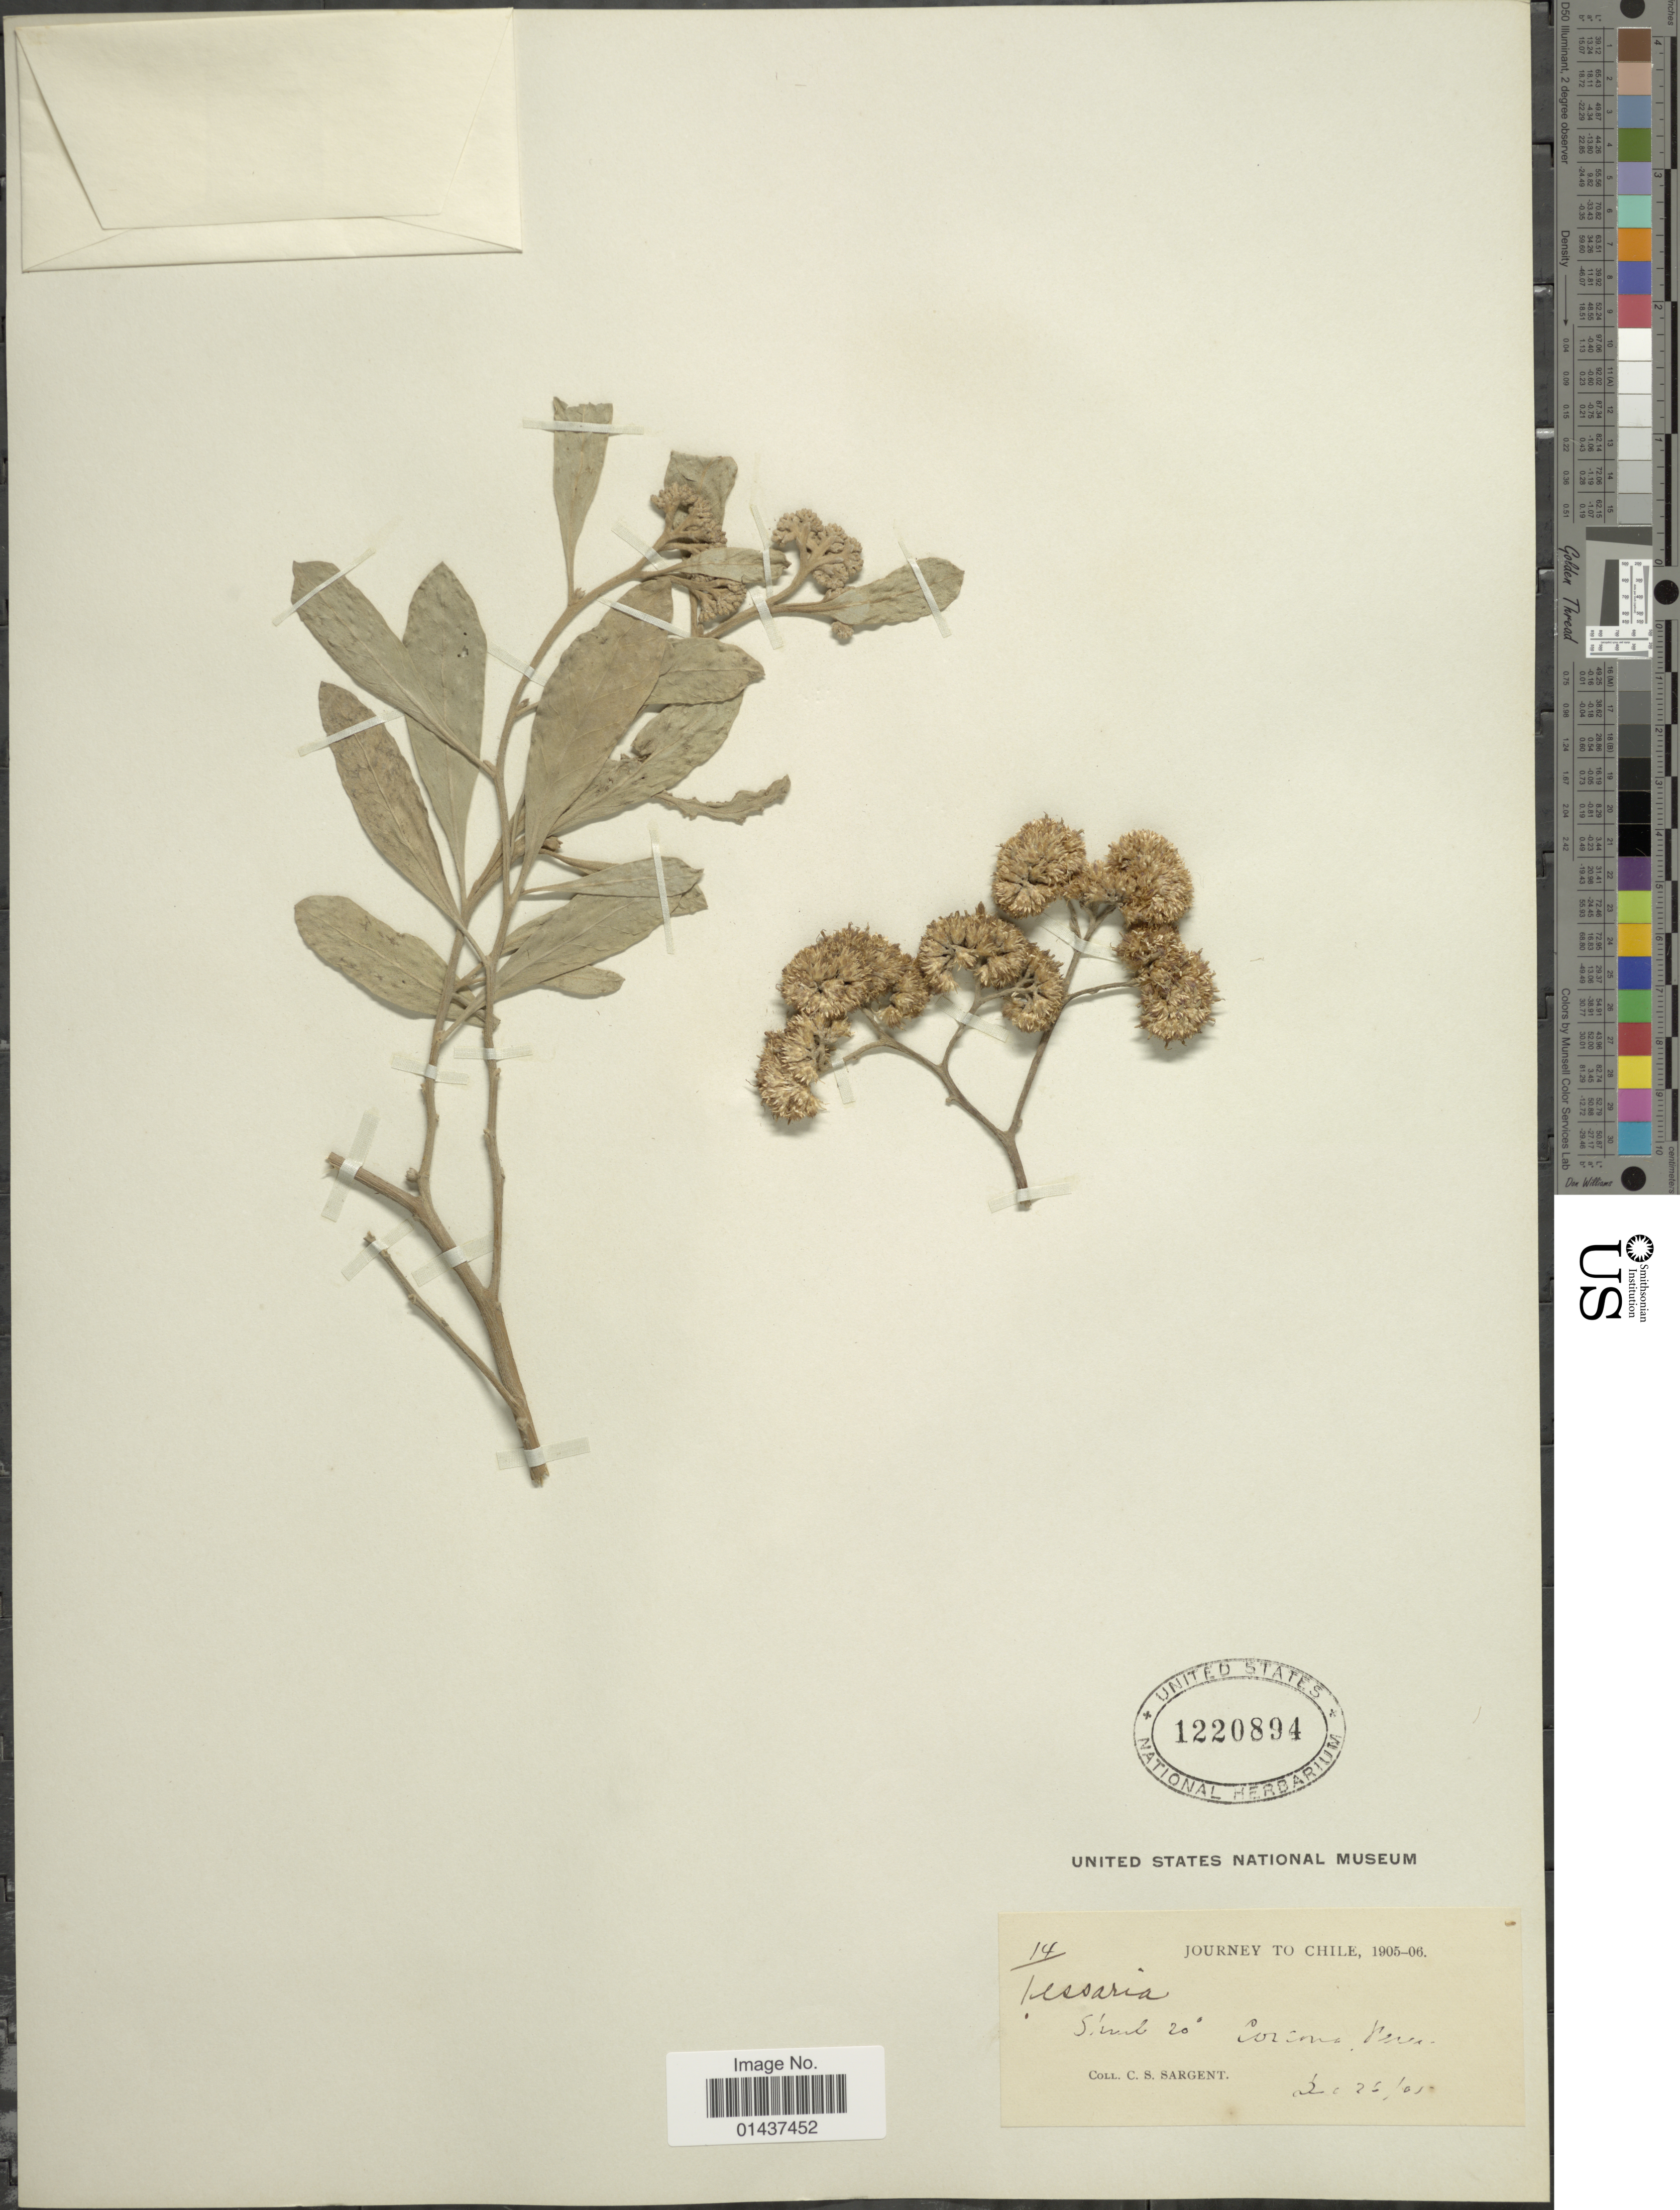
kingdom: Plantae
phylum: Tracheophyta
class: Magnoliopsida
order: Asterales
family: Asteraceae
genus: Tessaria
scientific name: Tessaria integrifolia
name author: Ruiz & Pav.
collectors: C. S. Sargent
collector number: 14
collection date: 1905-12-26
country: Peru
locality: Corcona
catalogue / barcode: US 1220894